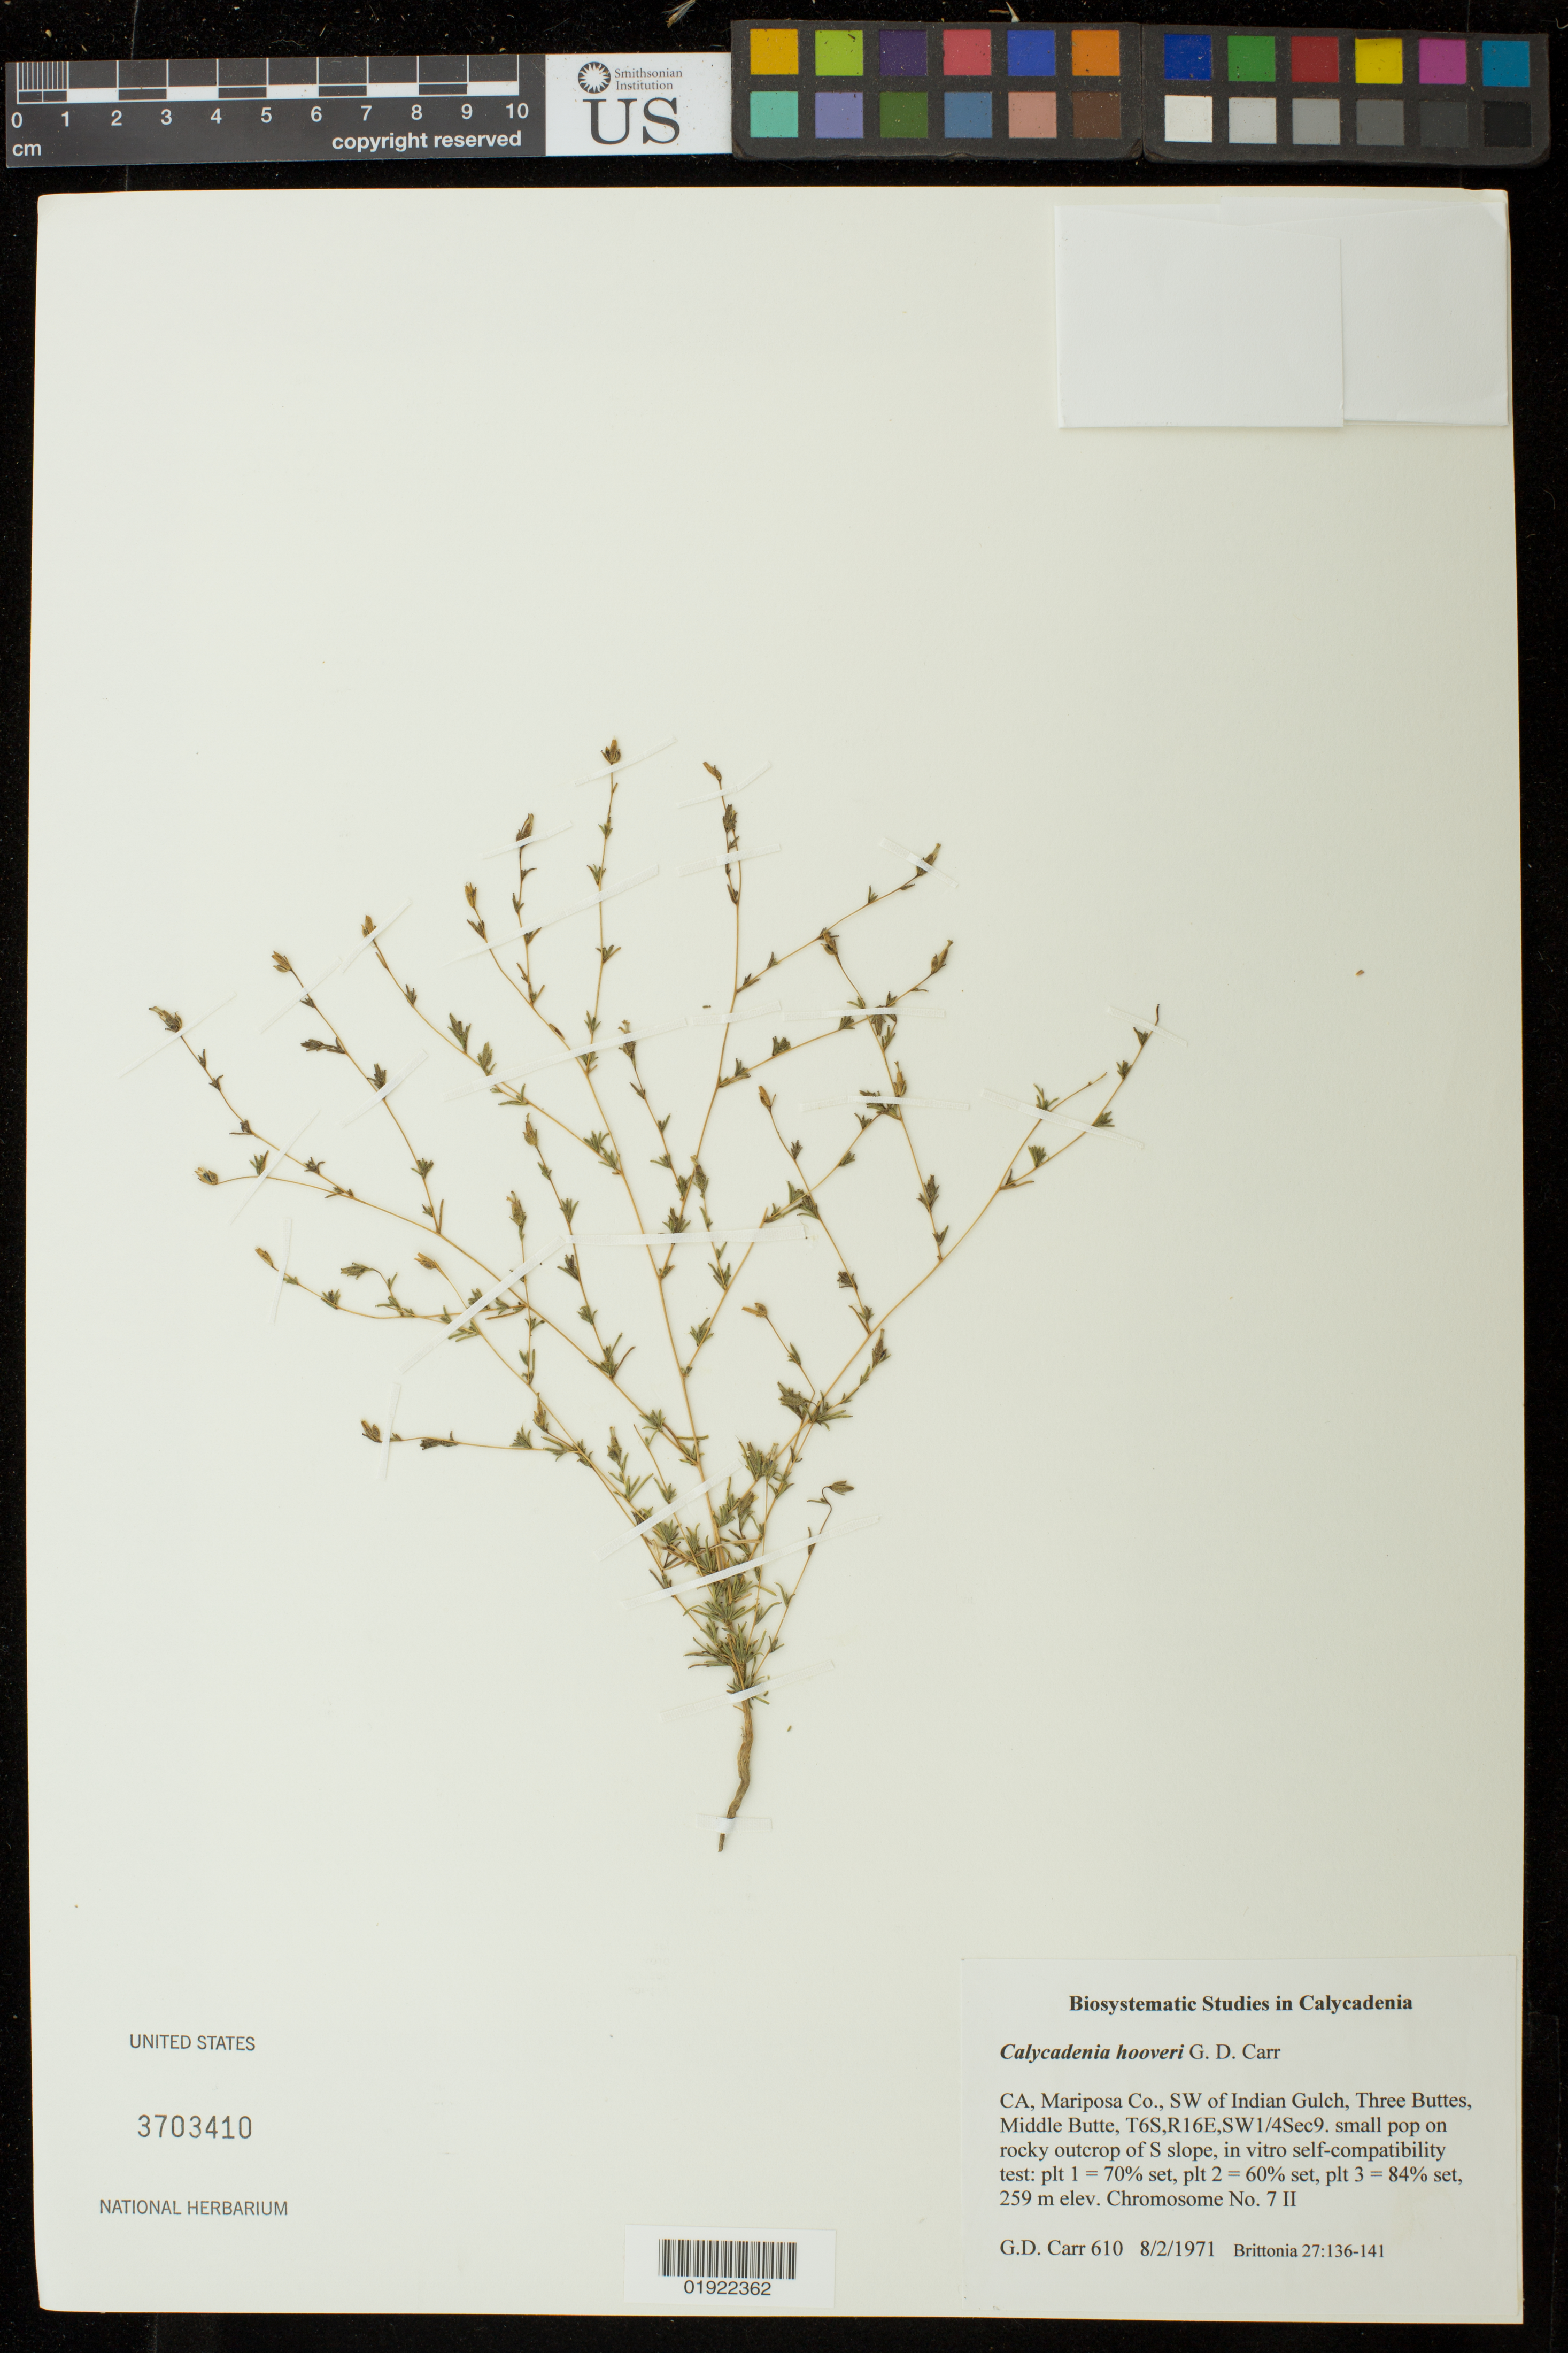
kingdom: Plantae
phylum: Tracheophyta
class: Magnoliopsida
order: Asterales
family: Asteraceae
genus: Calycadenia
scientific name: Calycadenia hooveri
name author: G.D. Carr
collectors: G. Carr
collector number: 610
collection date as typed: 8/2/1971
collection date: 1971-08-02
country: United States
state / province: California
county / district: Mariposa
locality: SW of Indian Gulch, Three Buttes, Middle Butte, T6S,R16E,SW1/4Sec0., rocky outcrop on S slope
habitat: rocky outcrop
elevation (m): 259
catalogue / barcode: US 3703410